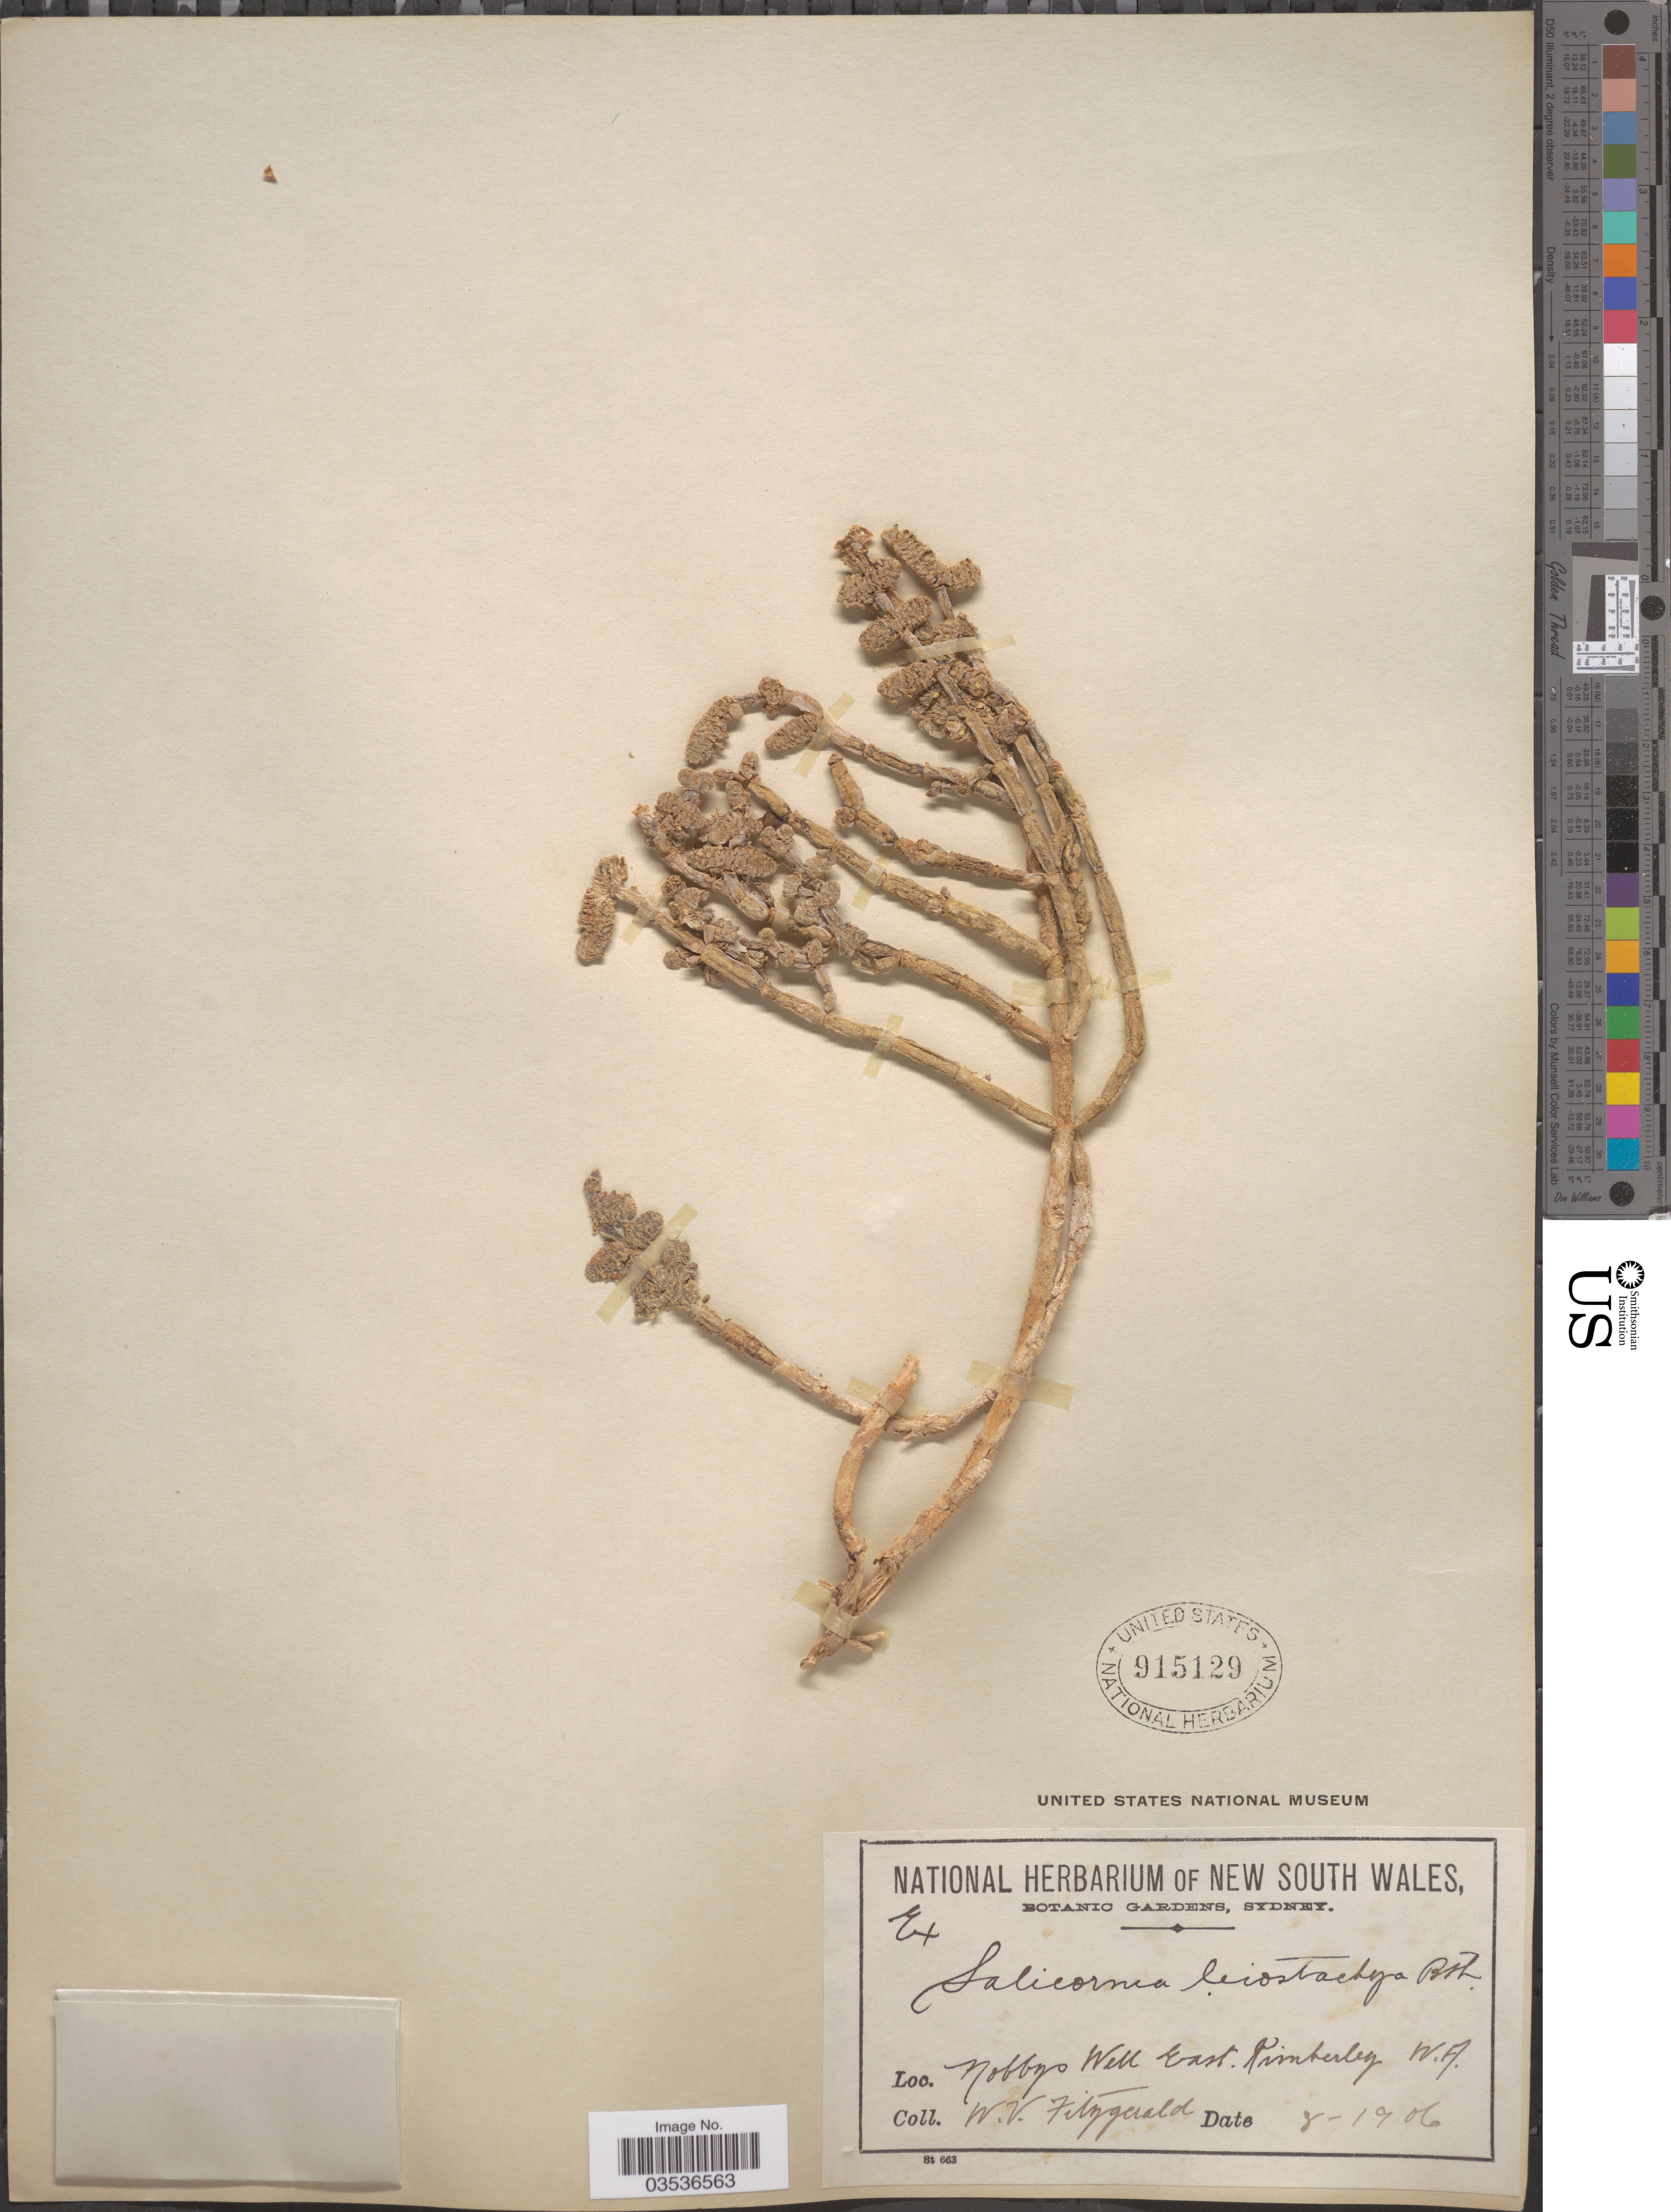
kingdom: Plantae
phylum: Tracheophyta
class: Magnoliopsida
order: Caryophyllales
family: Amaranthaceae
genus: Tecticornia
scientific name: Tecticornia verrucosa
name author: Paul G. Wilson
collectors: W. Fitzgerald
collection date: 1906-03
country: Australia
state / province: Western Australia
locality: Nobbys Well East. Kimberley.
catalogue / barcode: US 915129